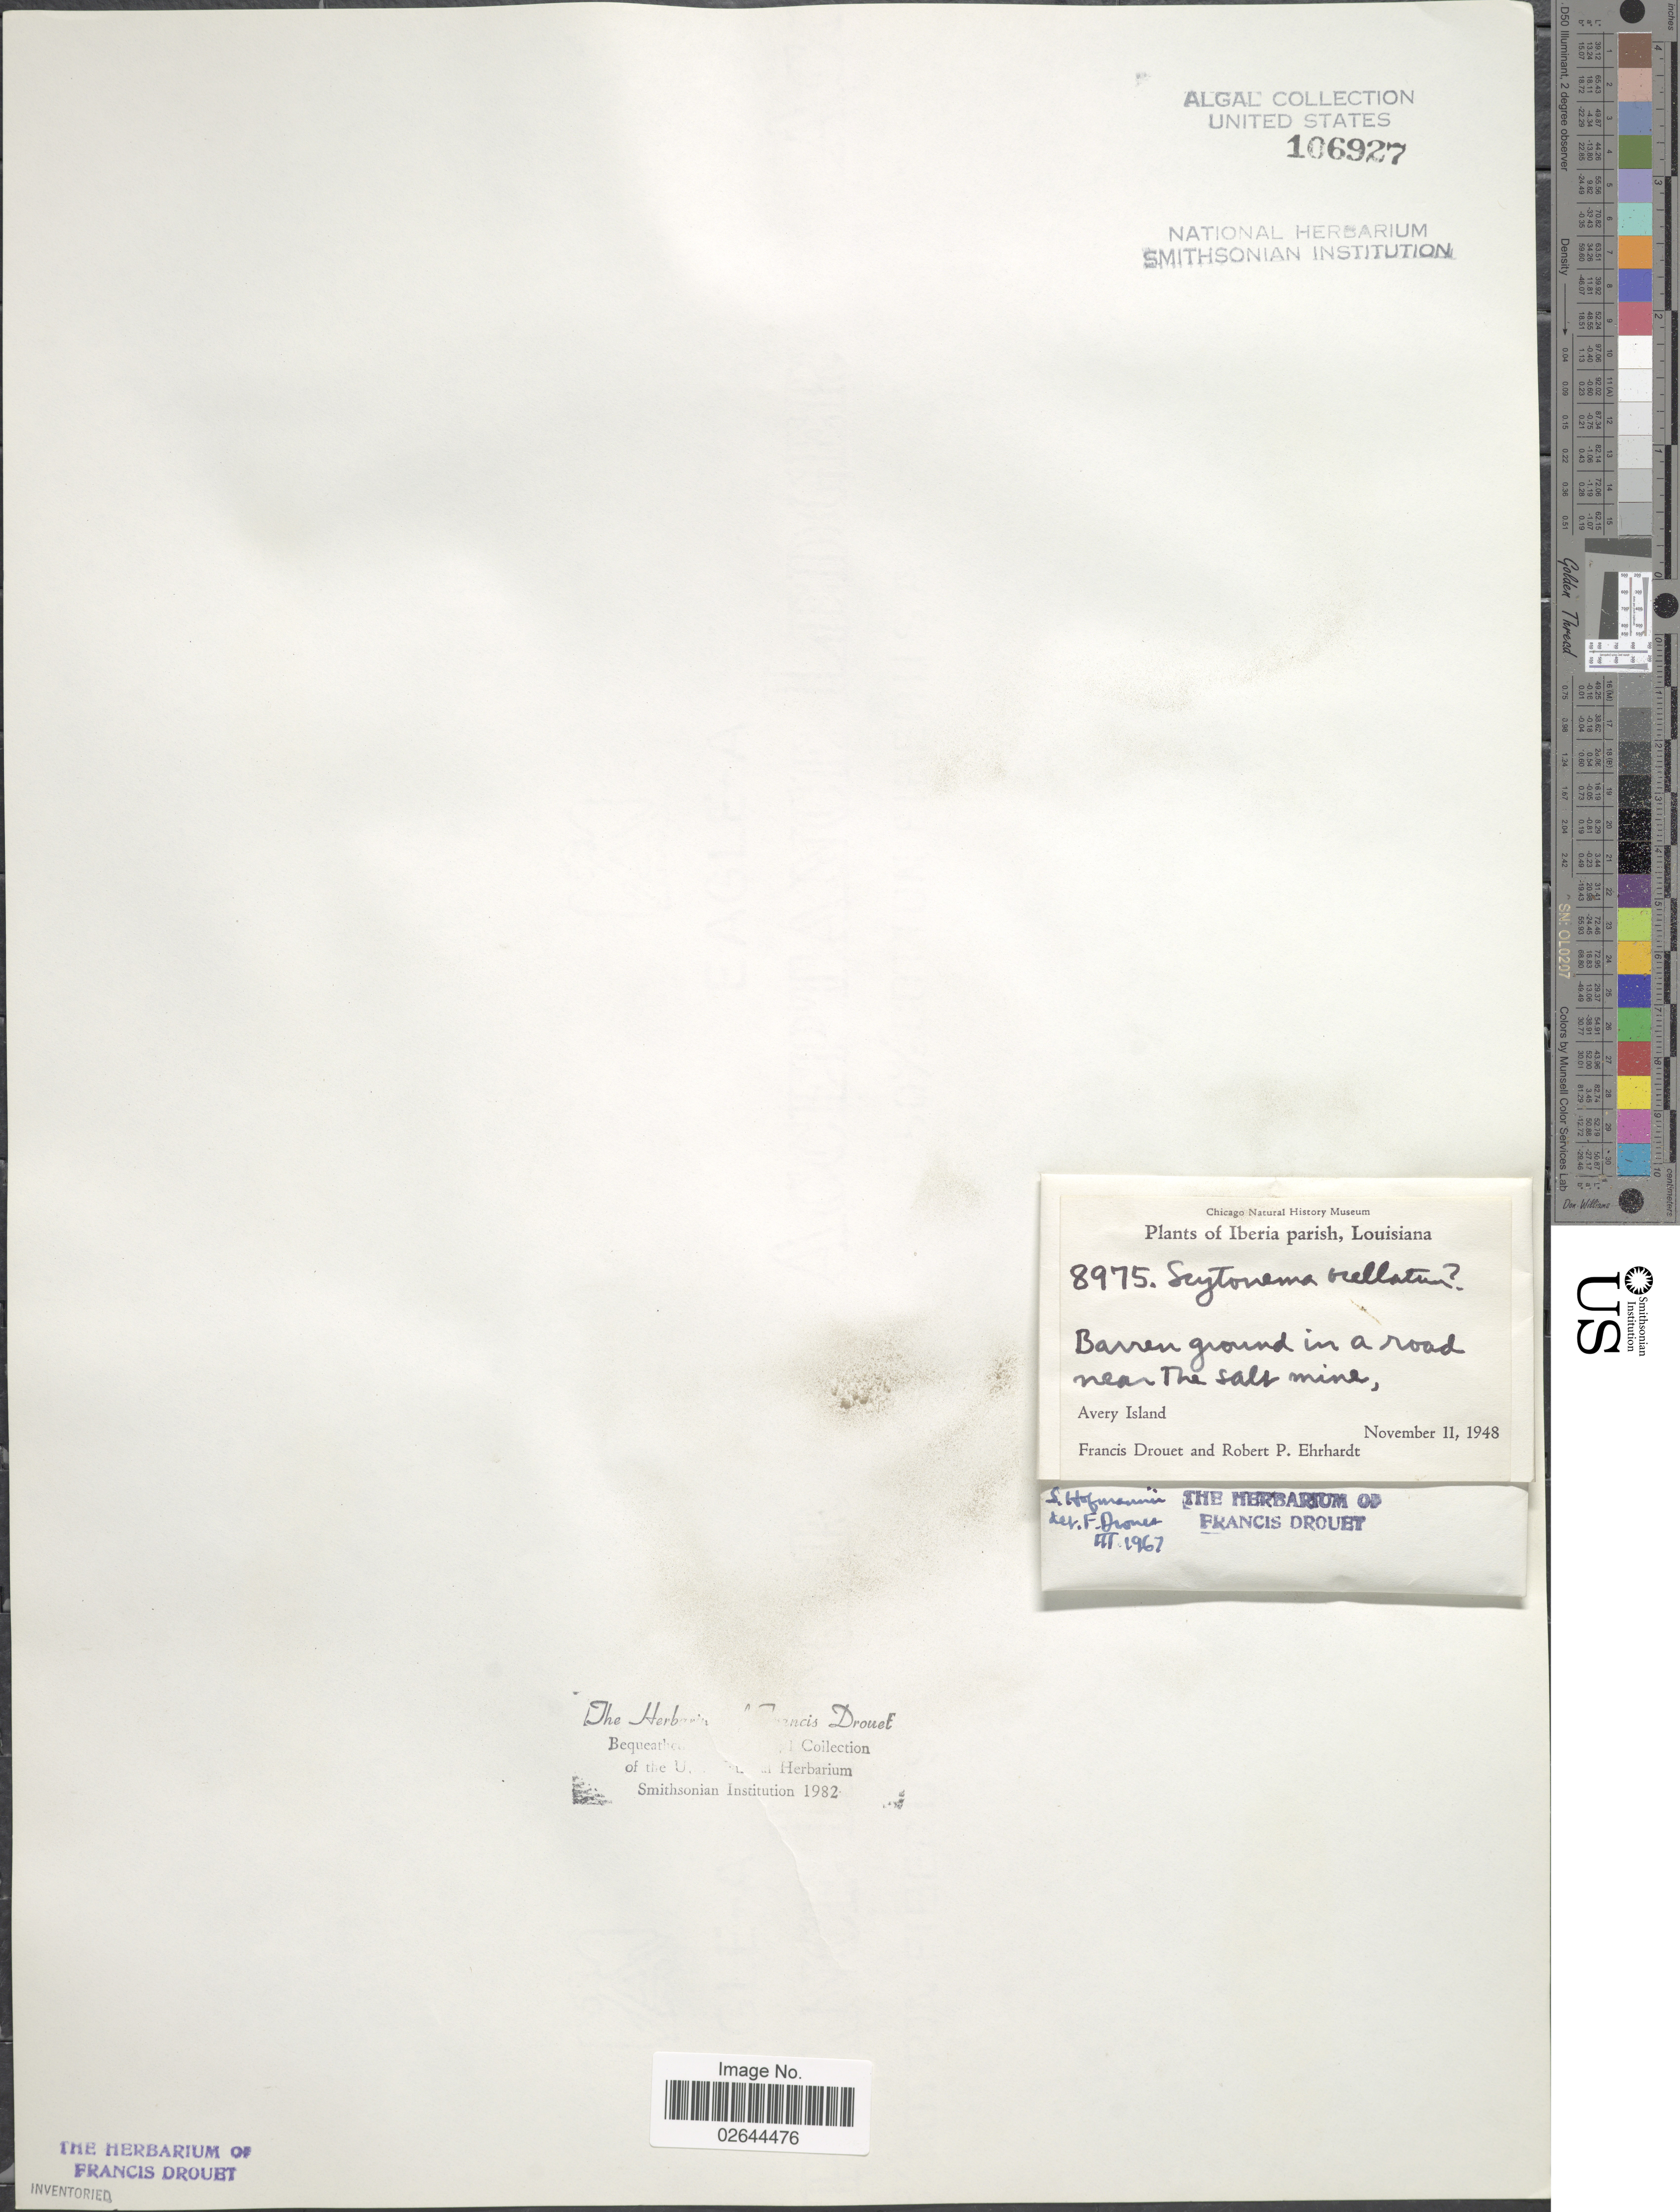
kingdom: Bacteria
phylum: Cyanobacteria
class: Cyanobacteriia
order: Cyanobacteriales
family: Scytonemataceae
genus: Scytonema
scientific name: Scytonema hofmannii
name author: C. Agardh ex Bornet & Flahault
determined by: Drouet, F. E.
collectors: R. Ehrhardt & F. E. Drouet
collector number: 8975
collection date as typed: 11 November 1948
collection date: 1948-11-11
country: United States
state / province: Louisiana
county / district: Iberia Parish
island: Avery Island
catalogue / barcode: US 106927